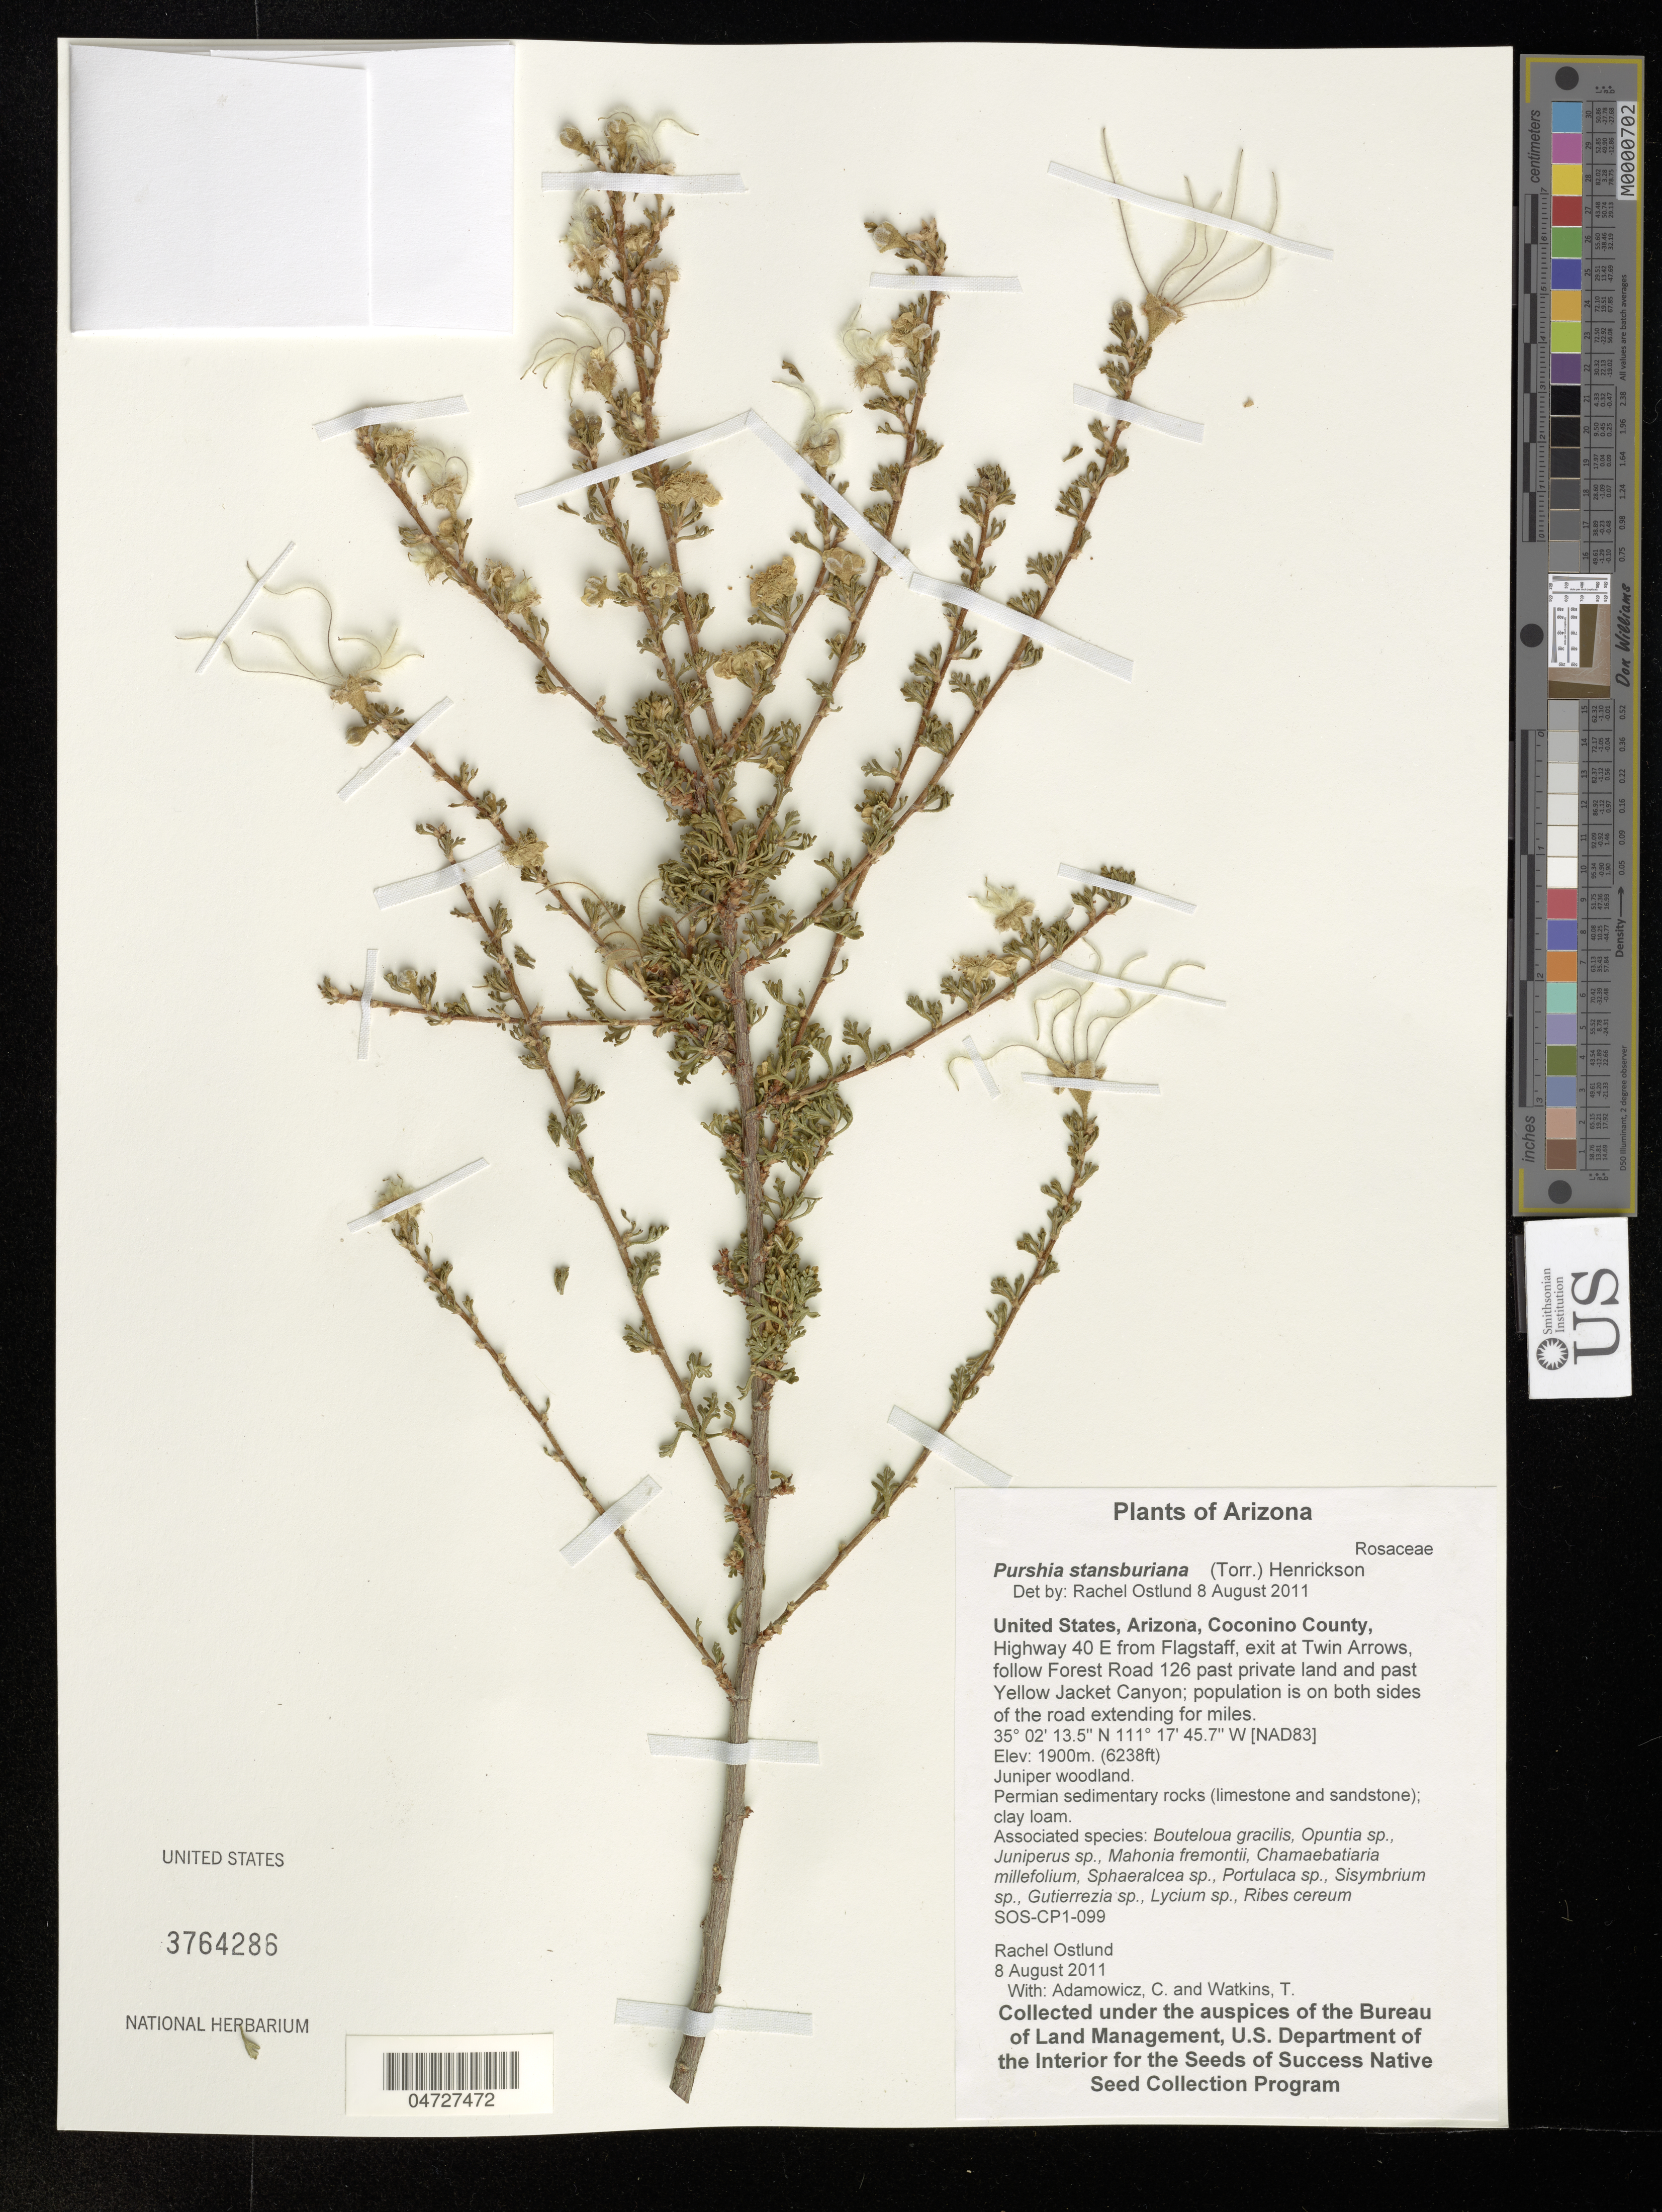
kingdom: Plantae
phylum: Tracheophyta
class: Magnoliopsida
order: Rosales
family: Rosaceae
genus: Purshia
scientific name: Purshia stansburyana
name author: (Torr.) Henrickson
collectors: R. Ostlund, C. Adamowicz & T. Watkins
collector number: SOS-CP1-099?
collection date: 2011-08-08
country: United States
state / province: Arizona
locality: Coconino County, Highway 40 E from Flagstaff, exit at Twin Arrowa, follow Forest Road 126 past private land and past Yellow Jacket Canyon; population is on both sides of the road extending for miles.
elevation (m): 1900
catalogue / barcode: US 3764286